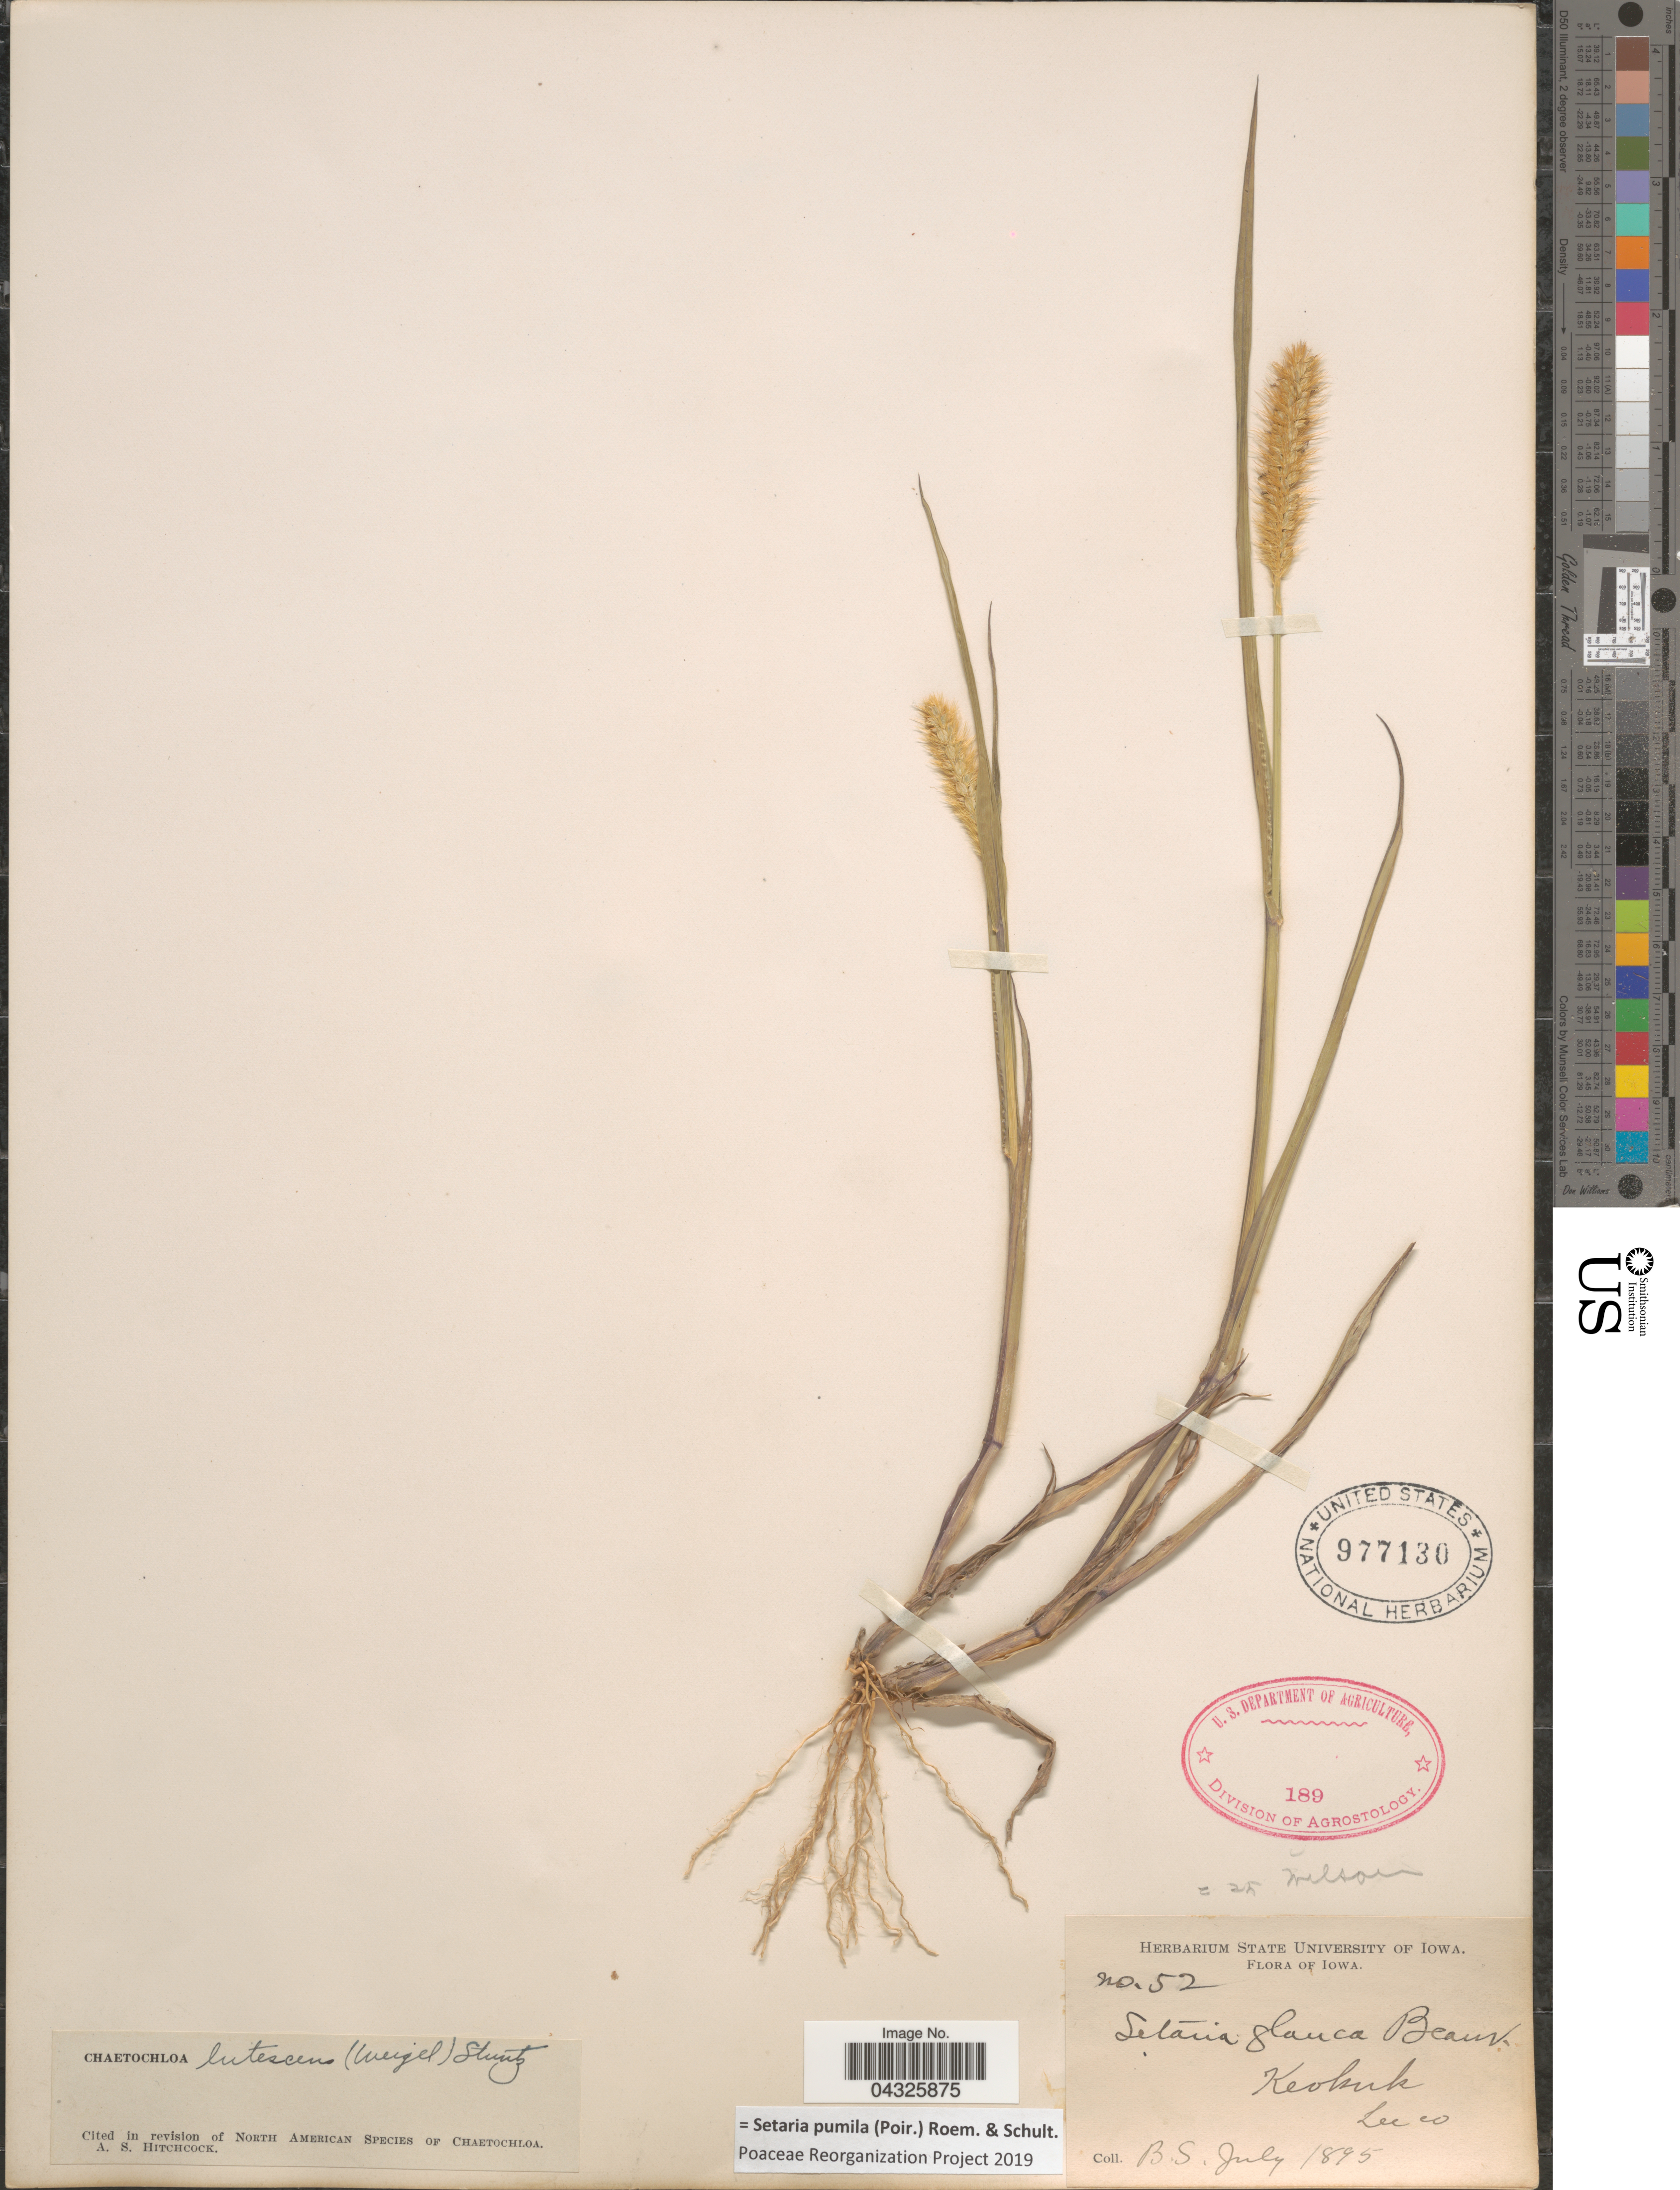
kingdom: Plantae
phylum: Tracheophyta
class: Liliopsida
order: Poales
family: Poaceae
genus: Setaria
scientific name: Setaria pumila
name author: (Poir.) Roem. & Schult.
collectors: B. S.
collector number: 52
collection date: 1895-07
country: United States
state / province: Iowa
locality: Keokuk. Lee co.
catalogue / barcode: US 977130